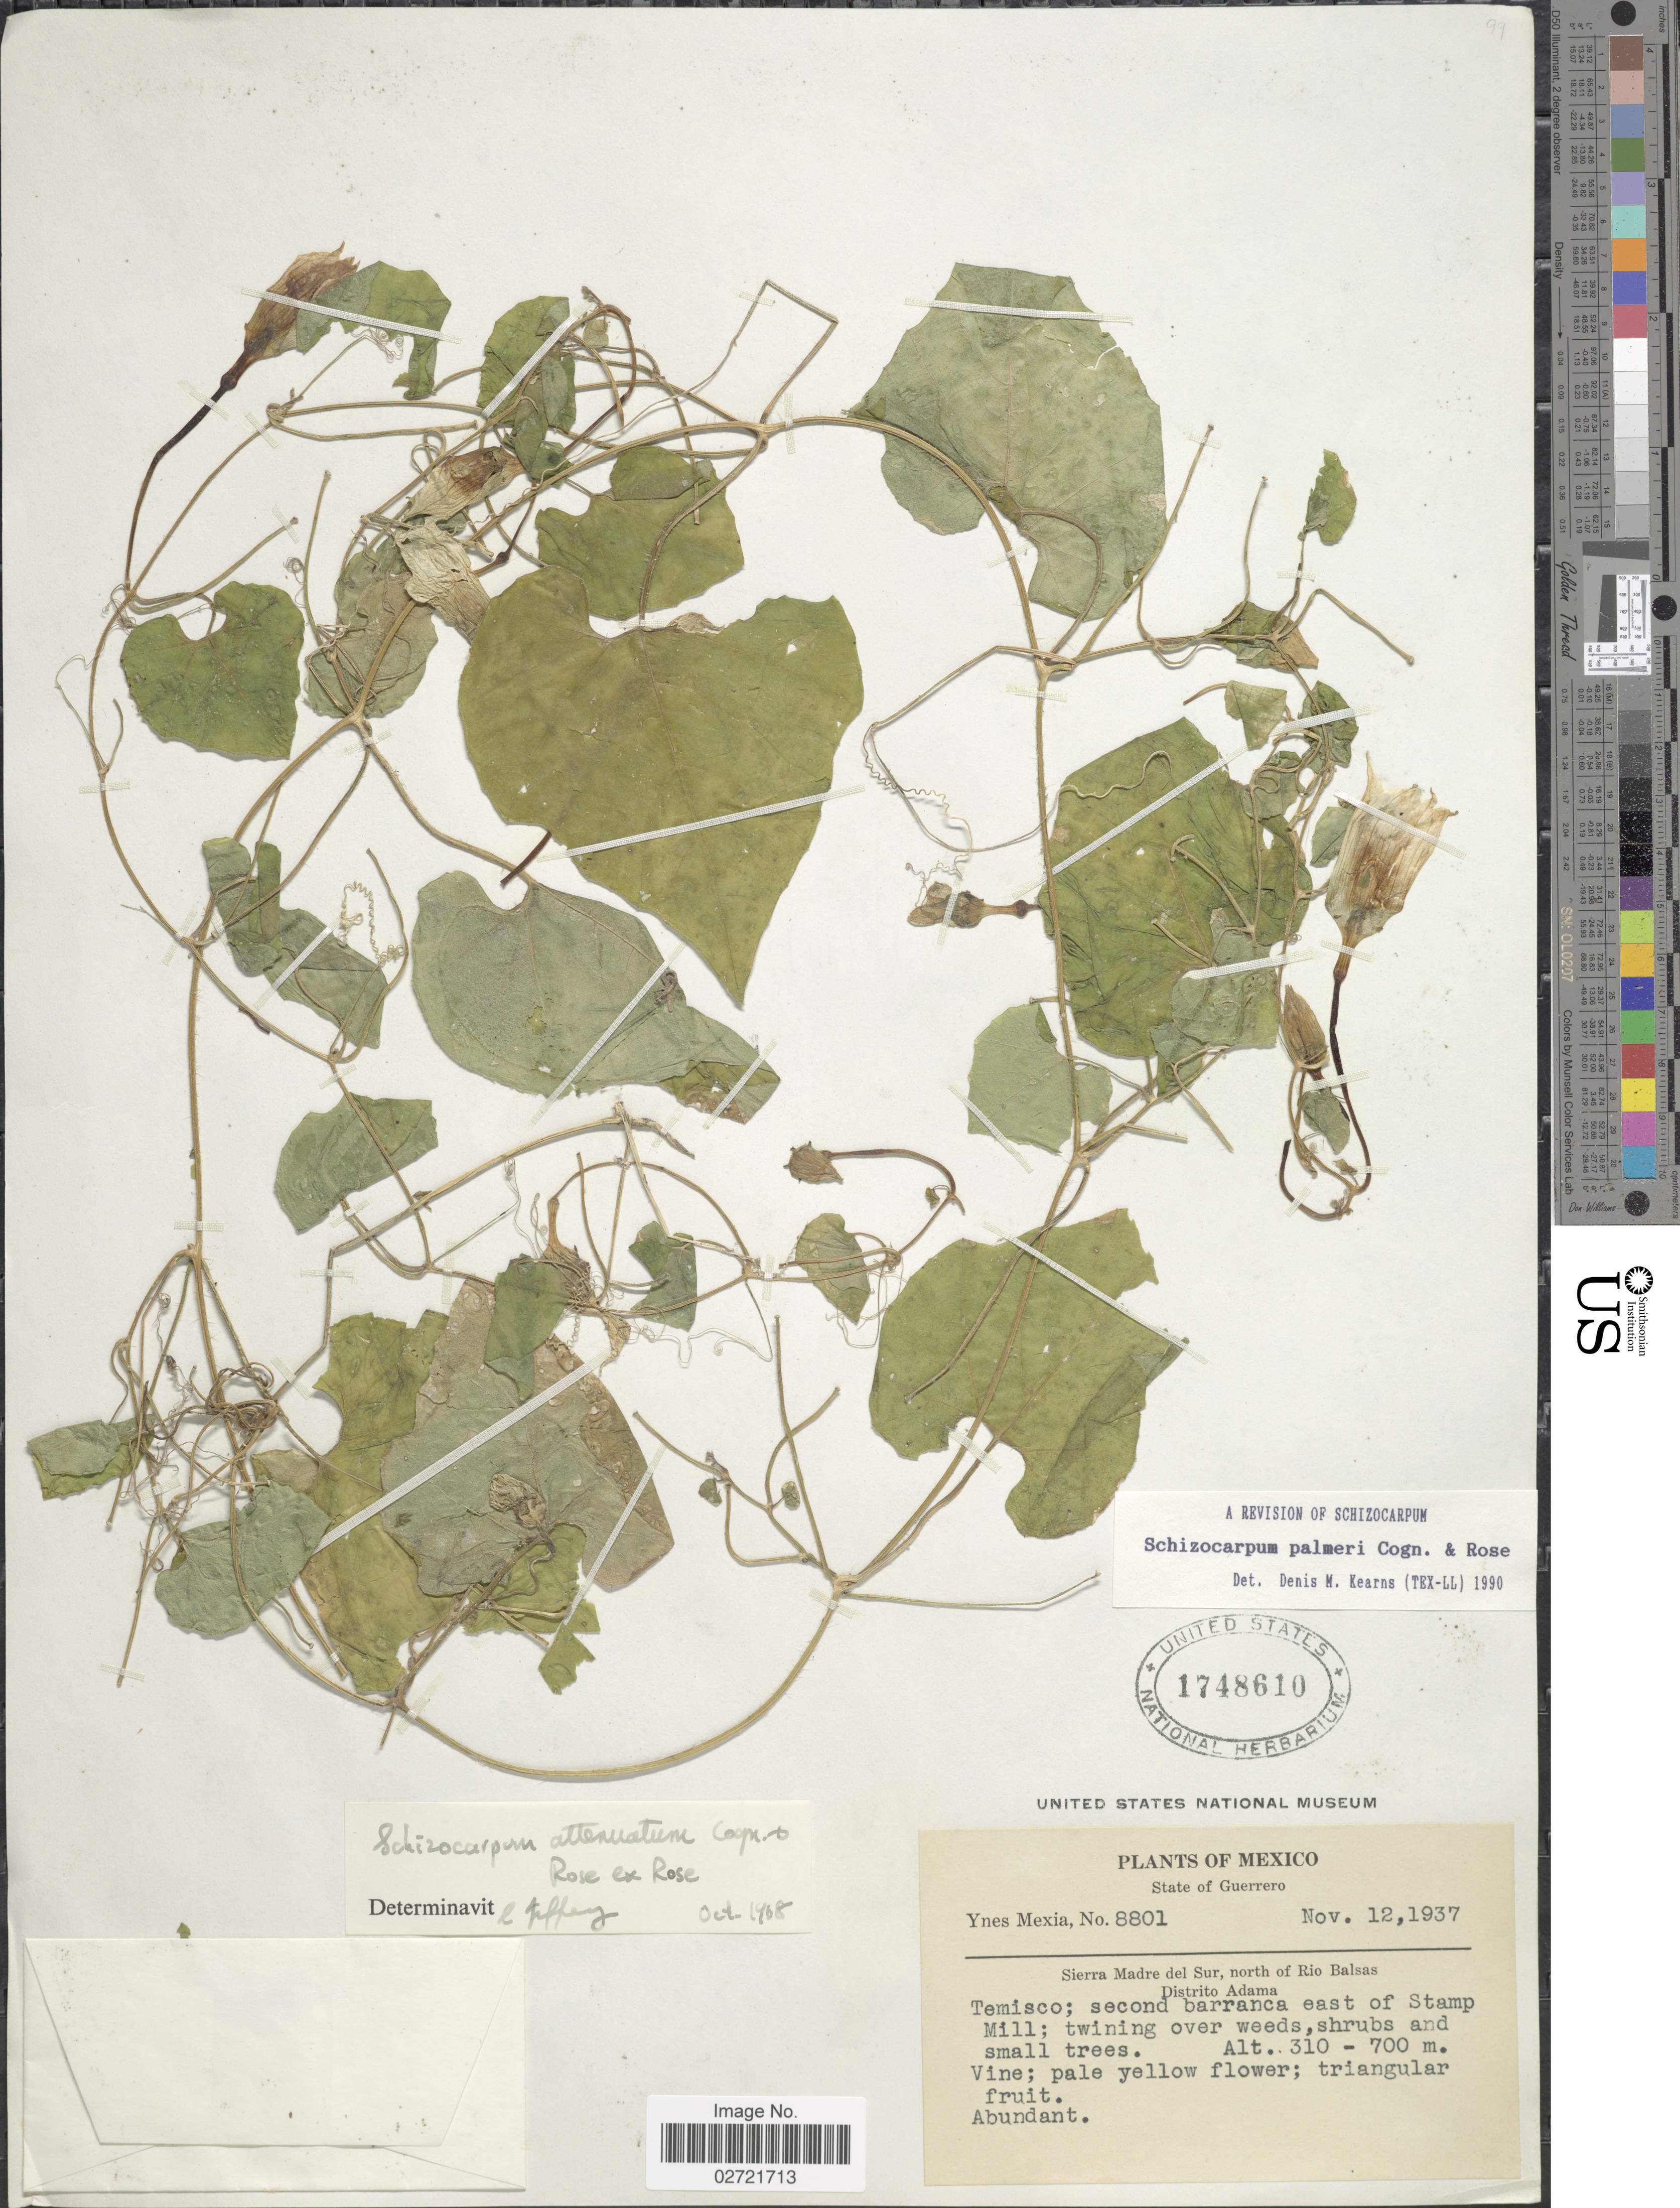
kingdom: Plantae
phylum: Tracheophyta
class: Magnoliopsida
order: Cucurbitales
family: Cucurbitaceae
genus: Schizocarpum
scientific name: Schizocarpum palmeri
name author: Cogn. & Rose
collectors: Y. Mexia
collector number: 8801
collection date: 1937-11-12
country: Mexico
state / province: Guerrero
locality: Sierra Madre del Sur, north of Rio Balsas, Distrito Adama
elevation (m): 310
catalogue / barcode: US 1748610